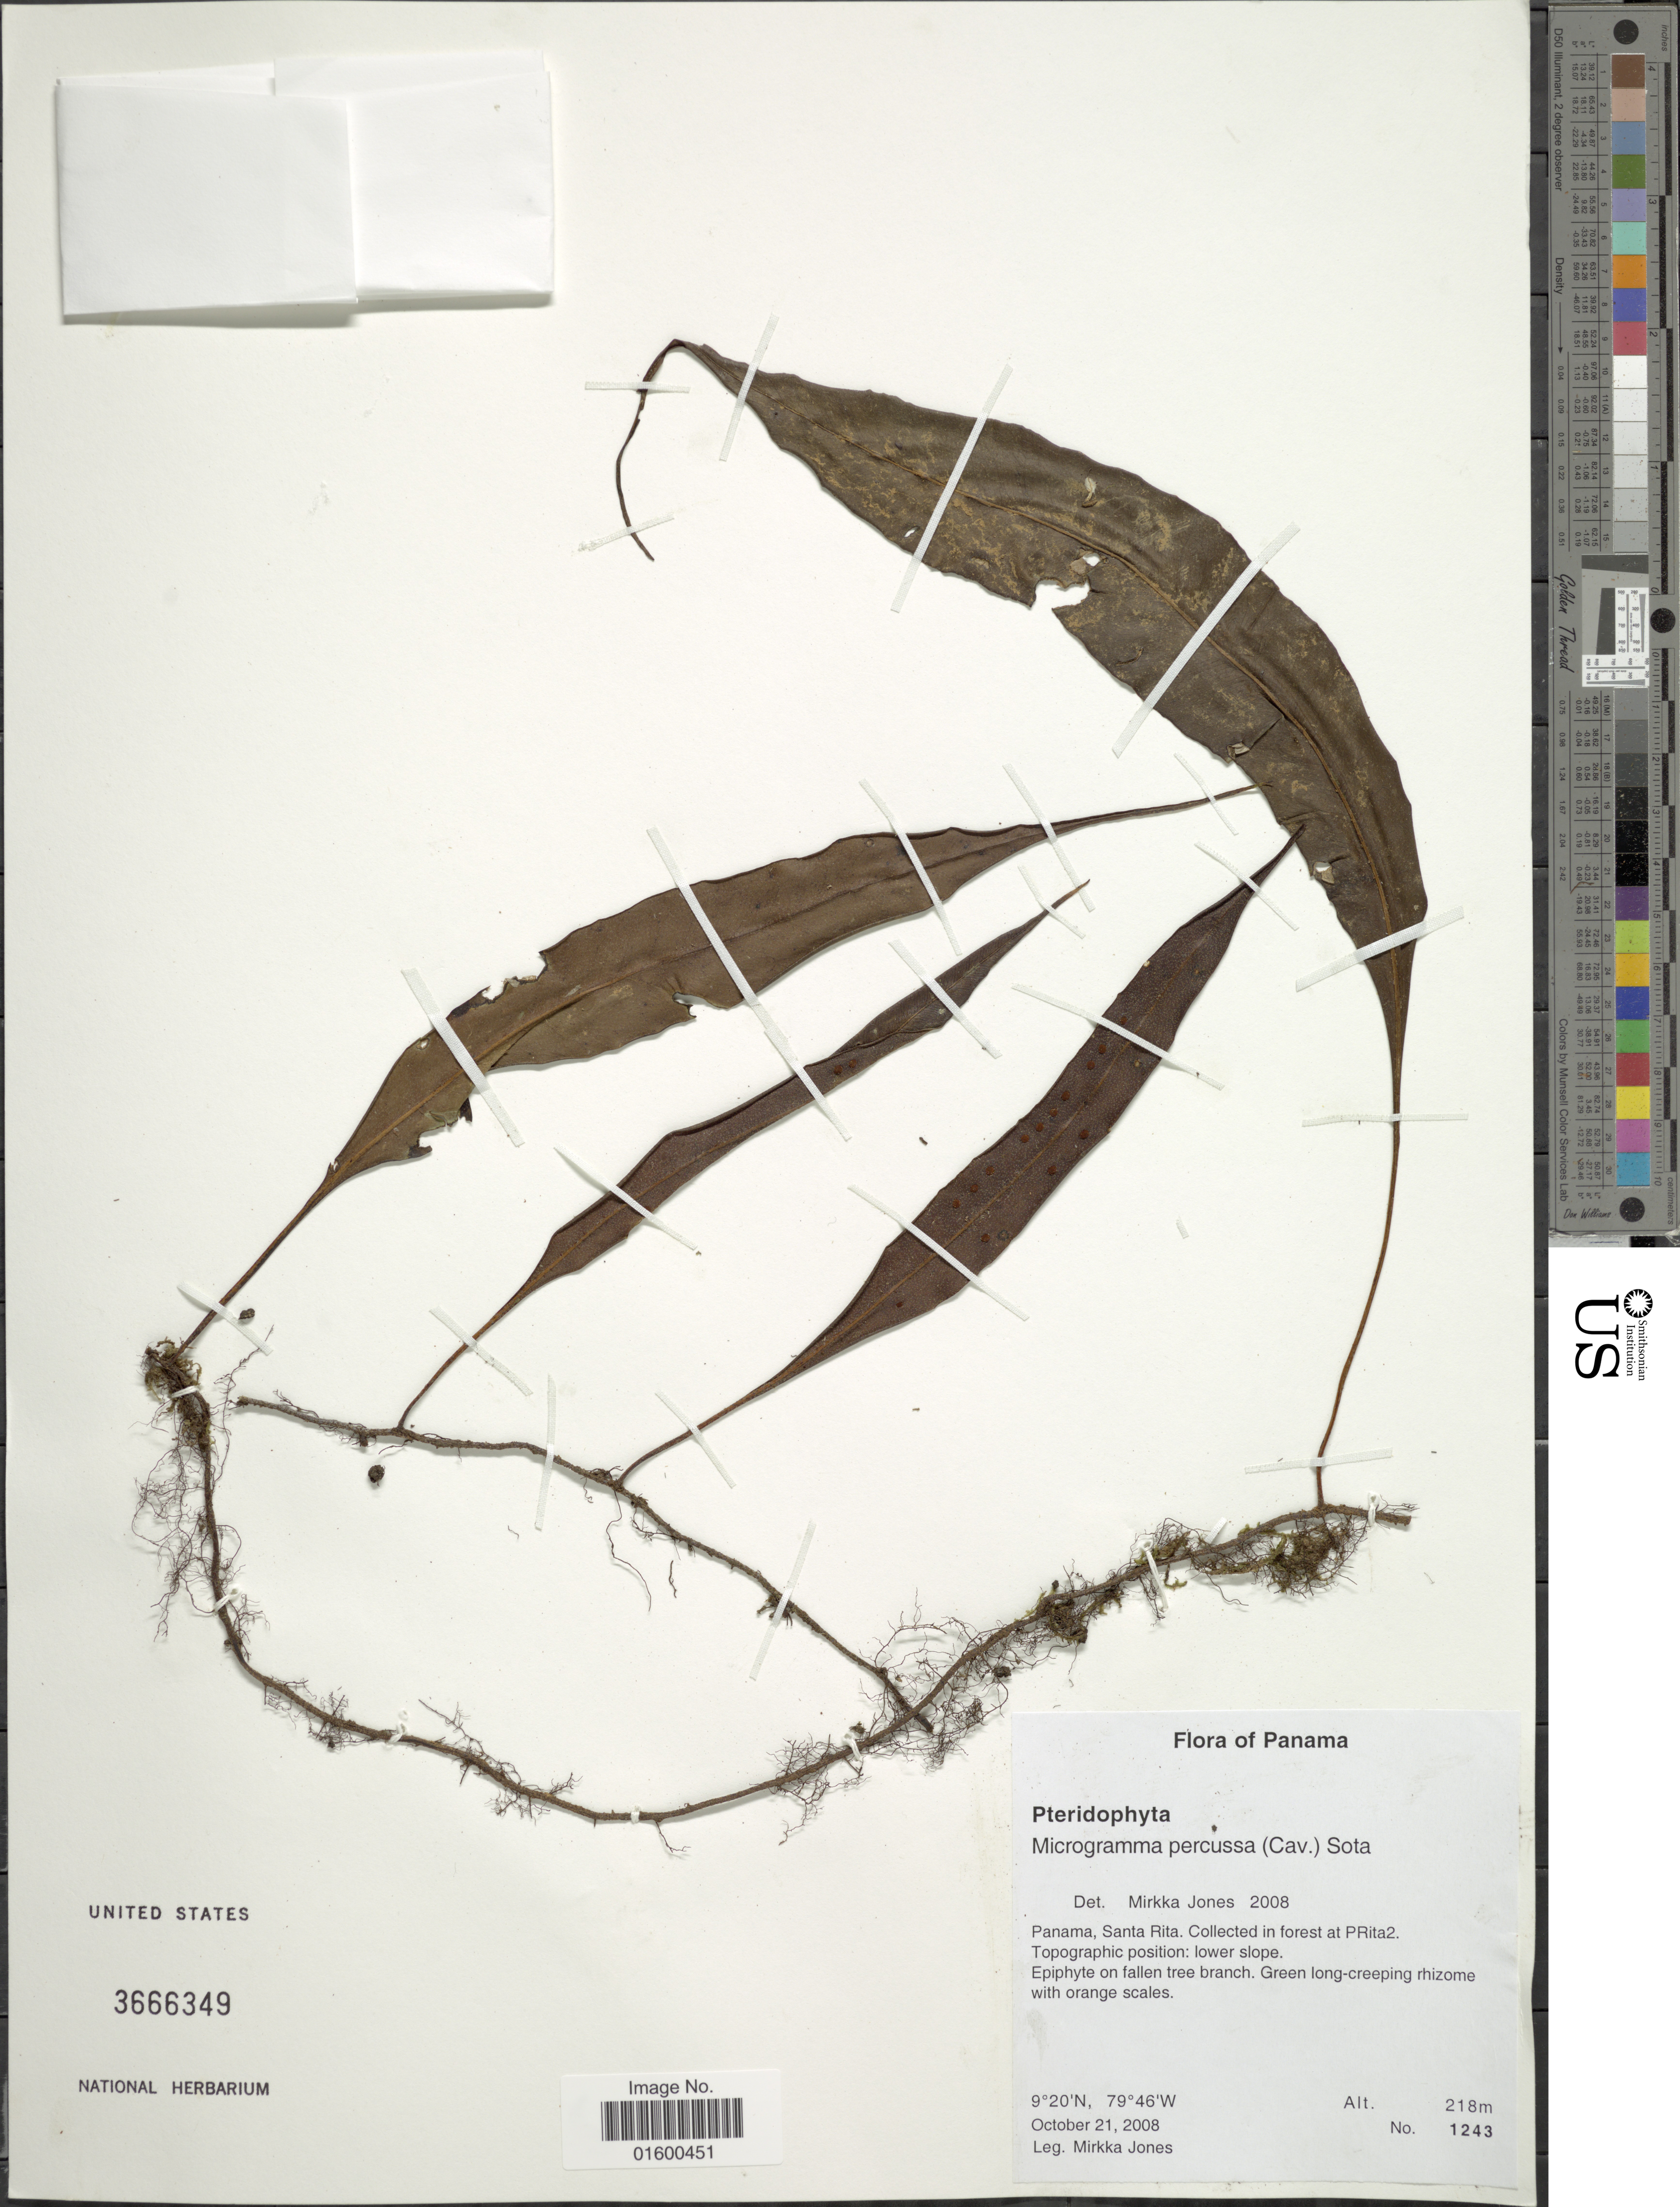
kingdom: Plantae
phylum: Tracheophyta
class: Polypodiopsida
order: Polypodiales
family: Polypodiaceae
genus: Microgramma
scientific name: Microgramma percussa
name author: (Cav.) de la Sota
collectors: M. Jones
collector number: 1243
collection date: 2008-10-21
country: Panama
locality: Panama, Santa Rita, PRita2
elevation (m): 218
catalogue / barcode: US 3666349